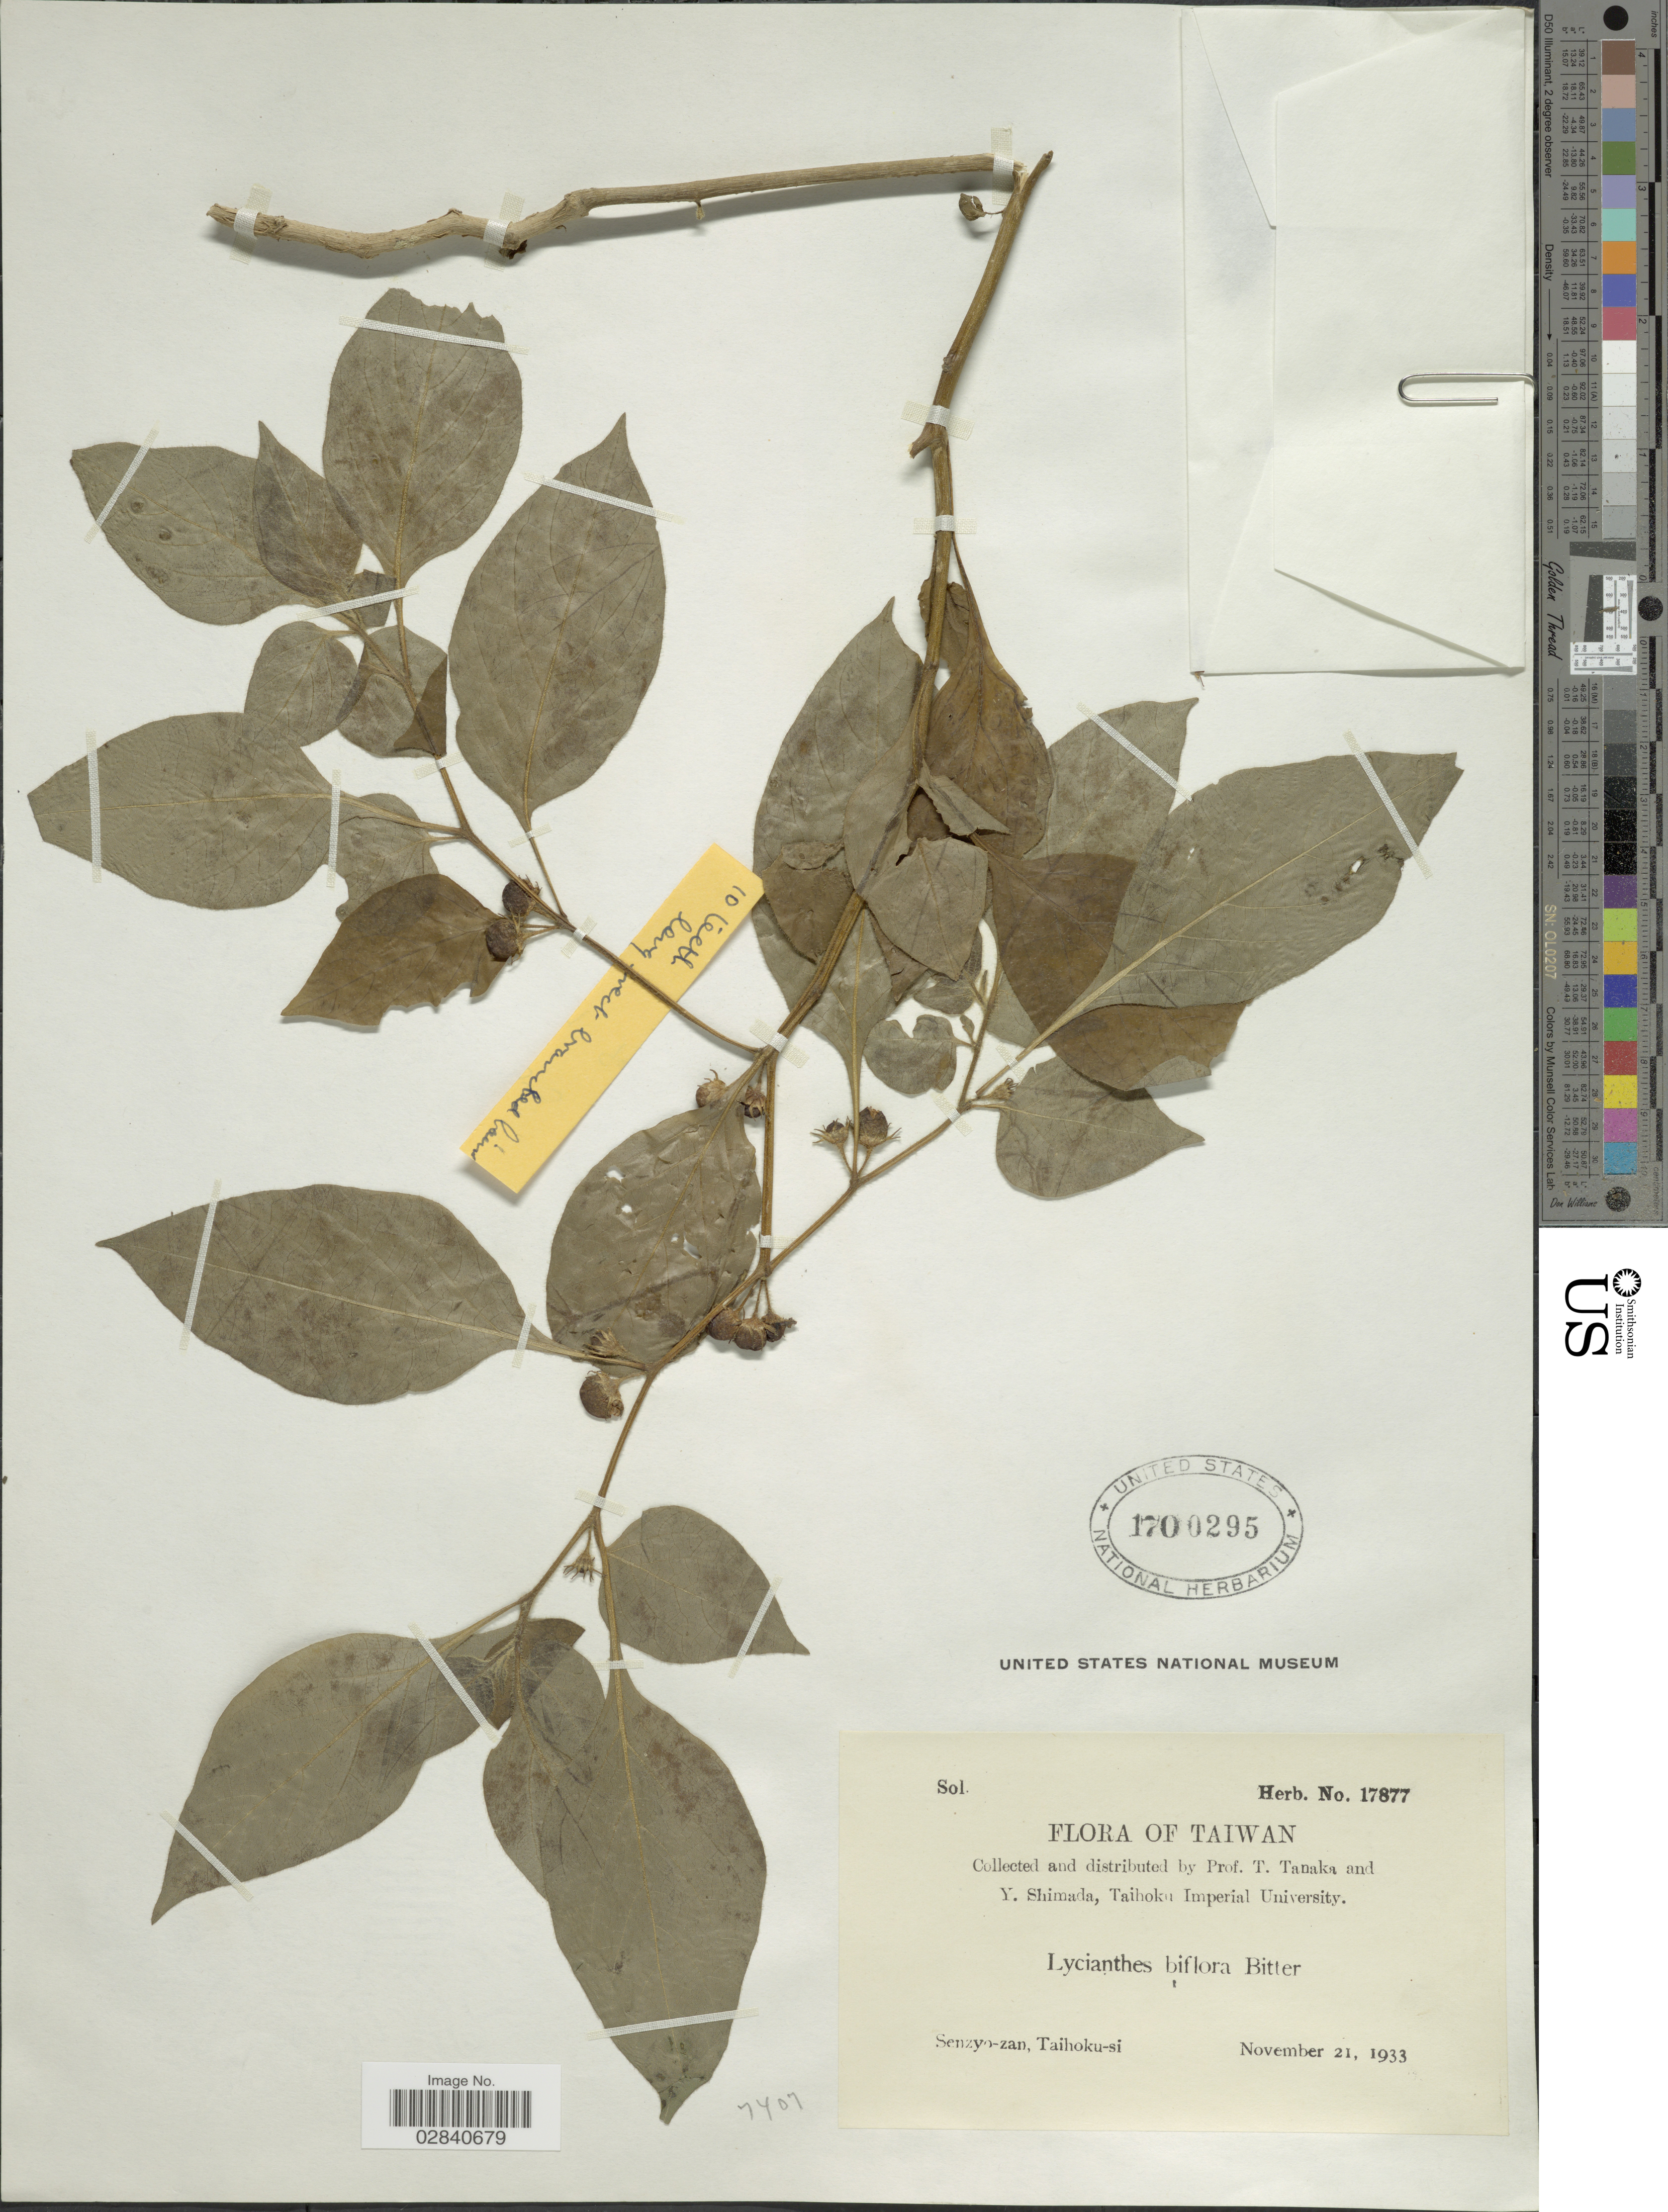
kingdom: Plantae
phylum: Tracheophyta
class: Magnoliopsida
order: Solanales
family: Solanaceae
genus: Lycianthes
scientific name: Lycianthes biflora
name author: (Lour.) Bitter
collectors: T. Tanaka & Y. Shimada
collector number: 17877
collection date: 1933-11-21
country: Taiwan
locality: Senzyo-zan, Taihoku-si.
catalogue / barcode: US 1700295